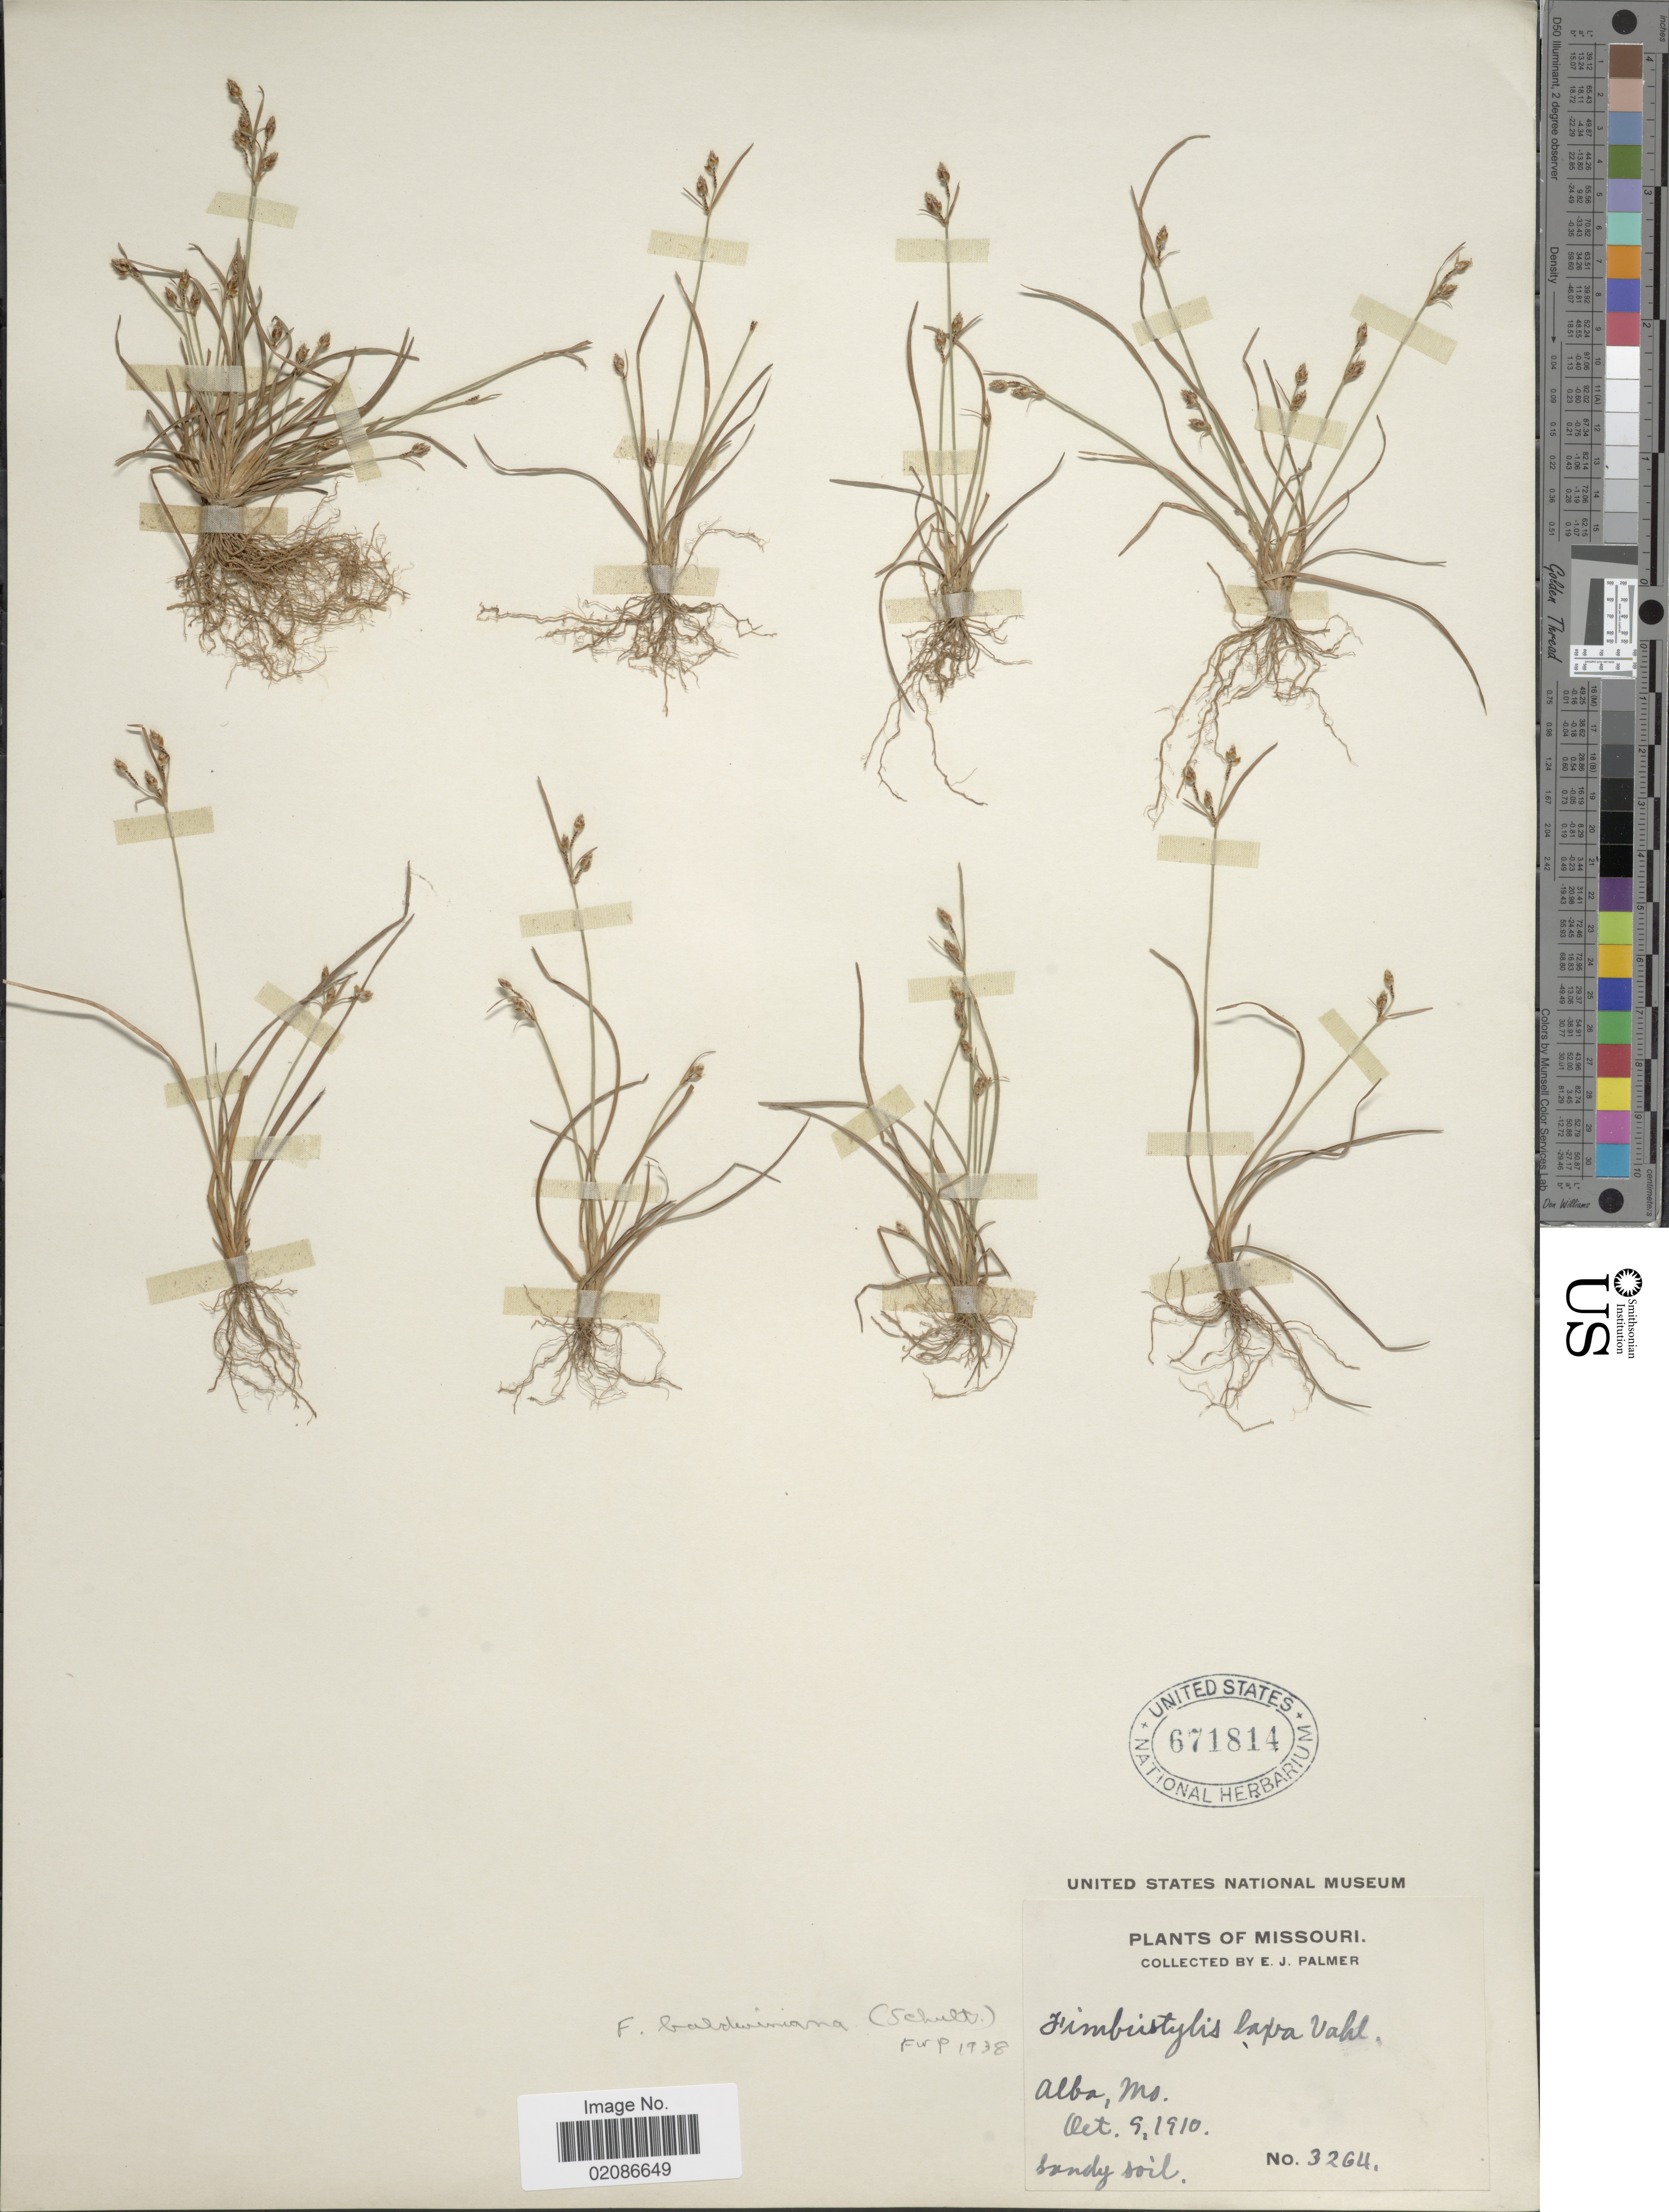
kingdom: Plantae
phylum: Tracheophyta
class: Liliopsida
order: Poales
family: Cyperaceae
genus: Fimbristylis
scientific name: Fimbristylis dichotoma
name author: (L.) Vahl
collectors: E. J. Palmer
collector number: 3264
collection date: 1910-10-09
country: United States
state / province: Missouri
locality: Alba, Mo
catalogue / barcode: US 671814